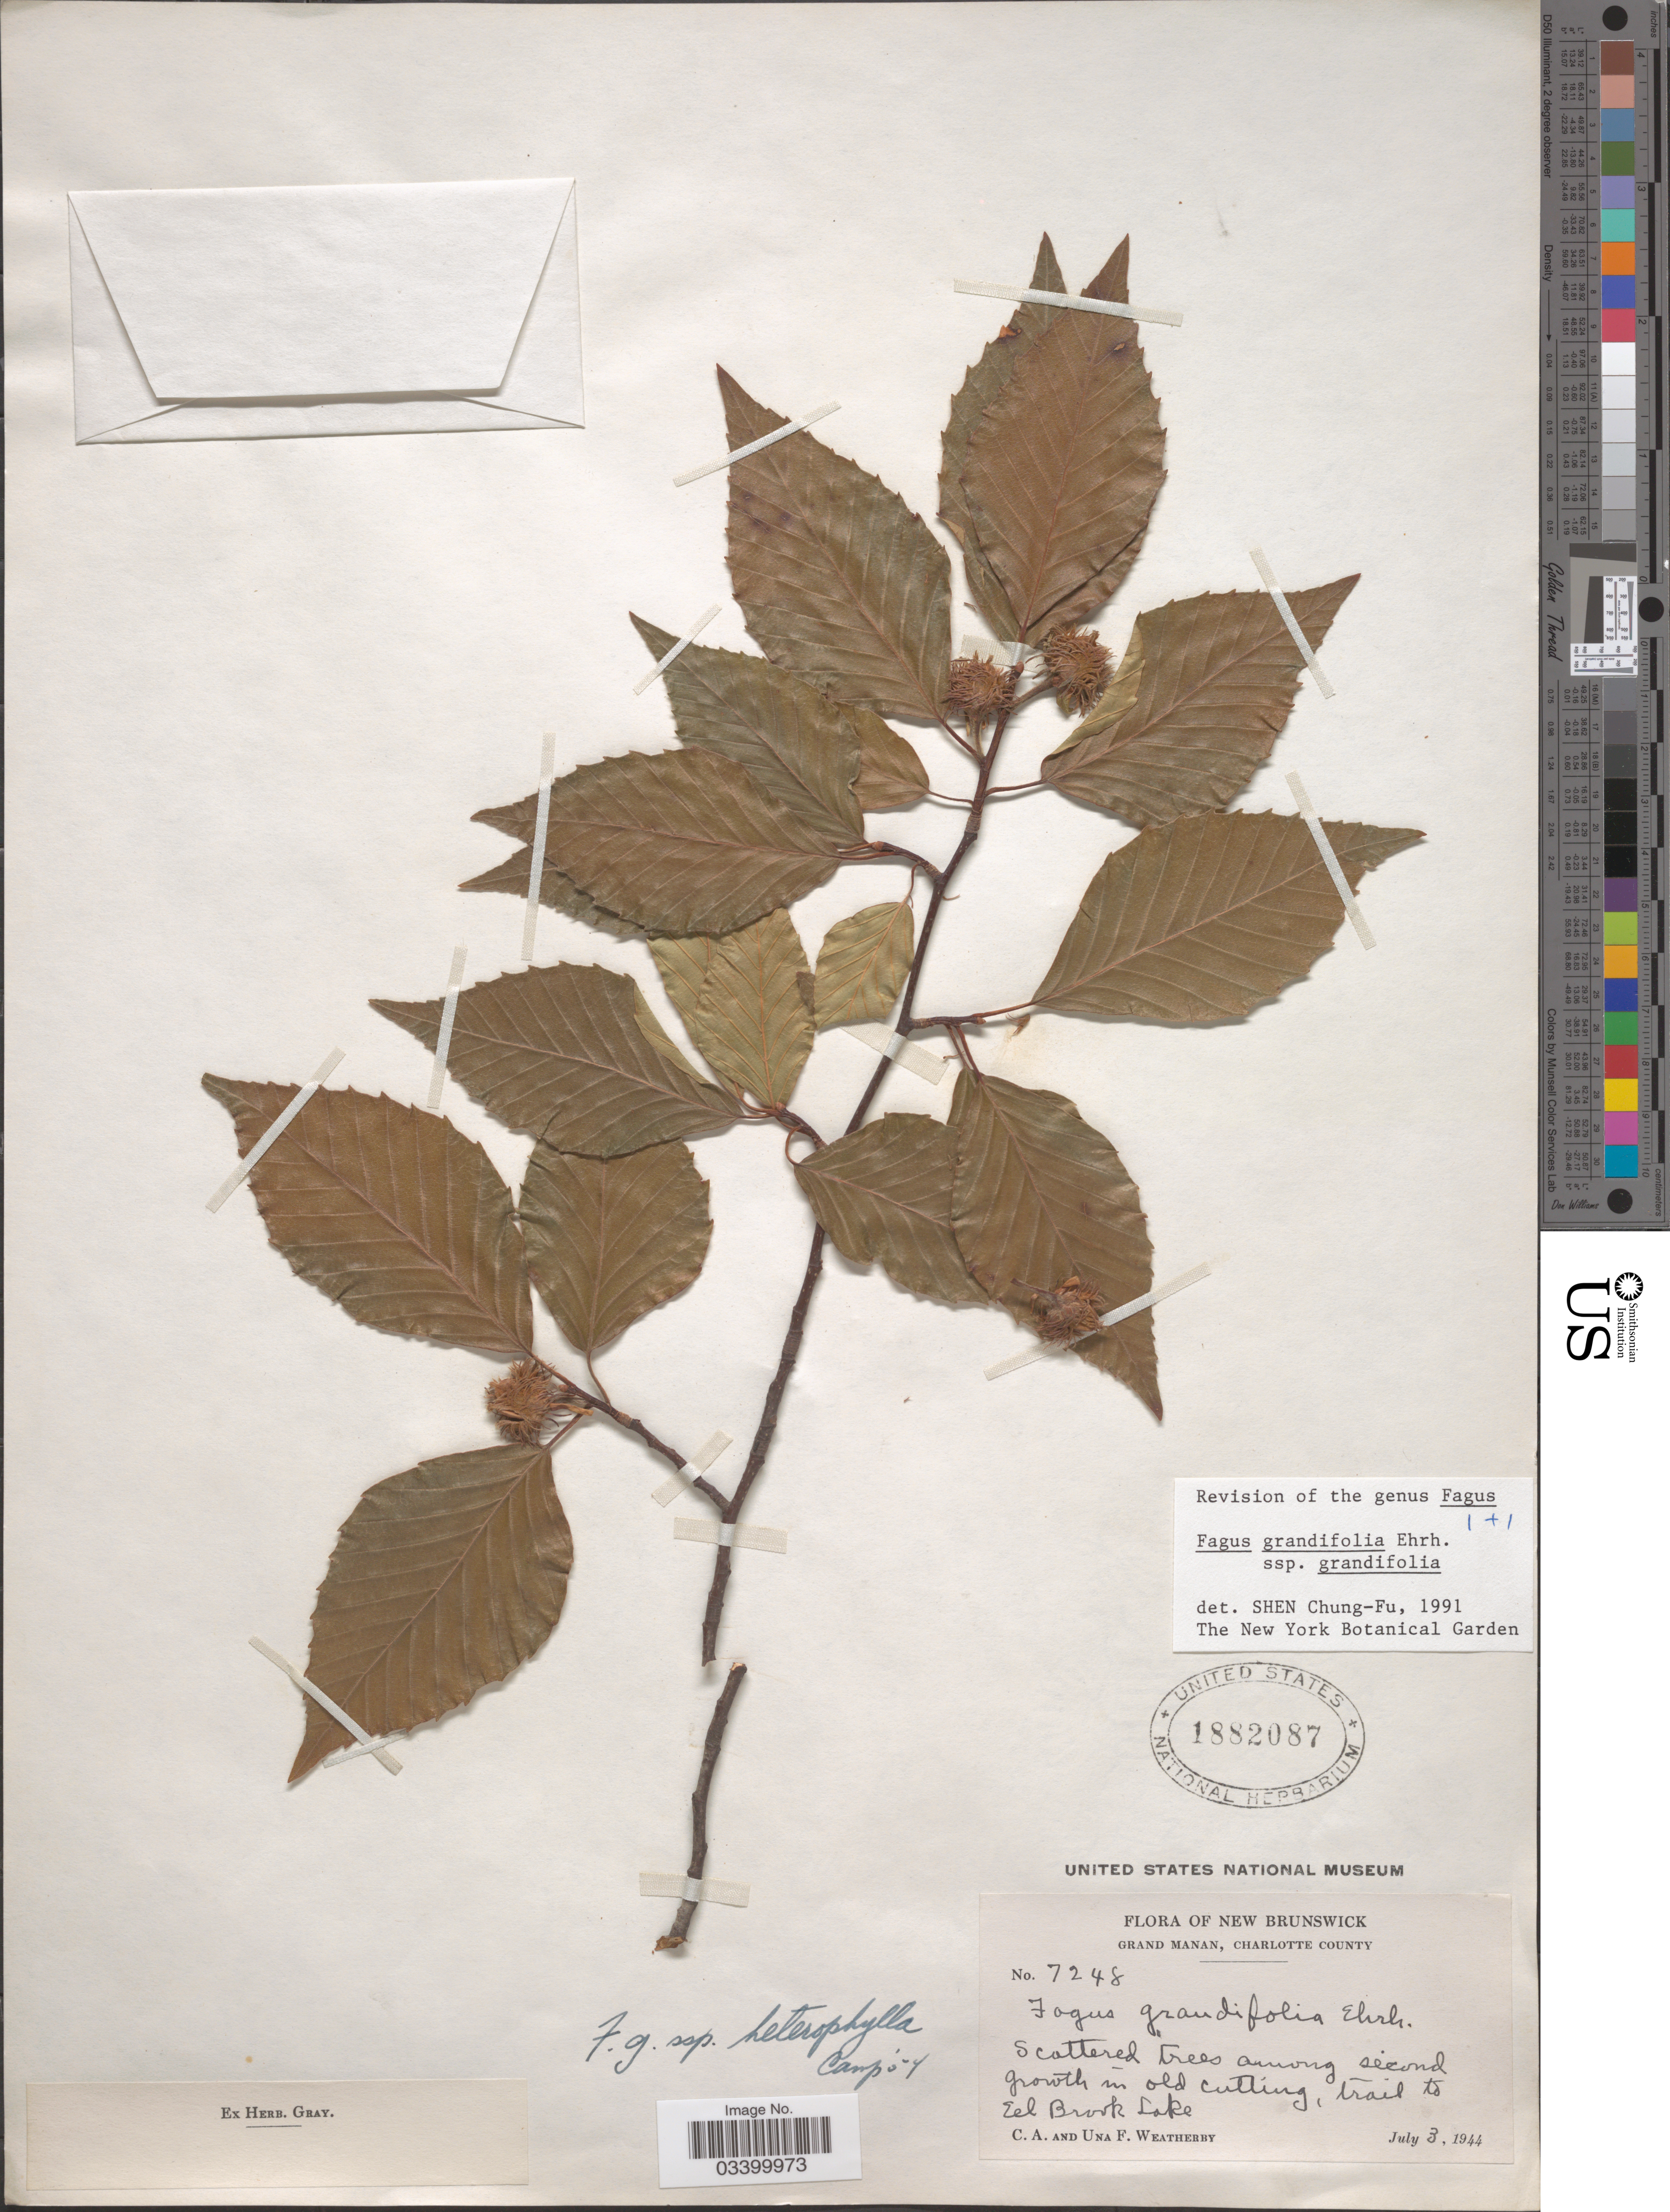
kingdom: Plantae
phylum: Tracheophyta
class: Magnoliopsida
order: Fagales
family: Fagaceae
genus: Fagus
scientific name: Fagus grandifolia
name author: Ehrh.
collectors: C. A. Weatherby & U. Weatherby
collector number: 7248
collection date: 1944-07-03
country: Canada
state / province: New Brunswick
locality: Grand Manan, Charlotte County. Trail to Eel Brook Lake.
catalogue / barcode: US 1882087